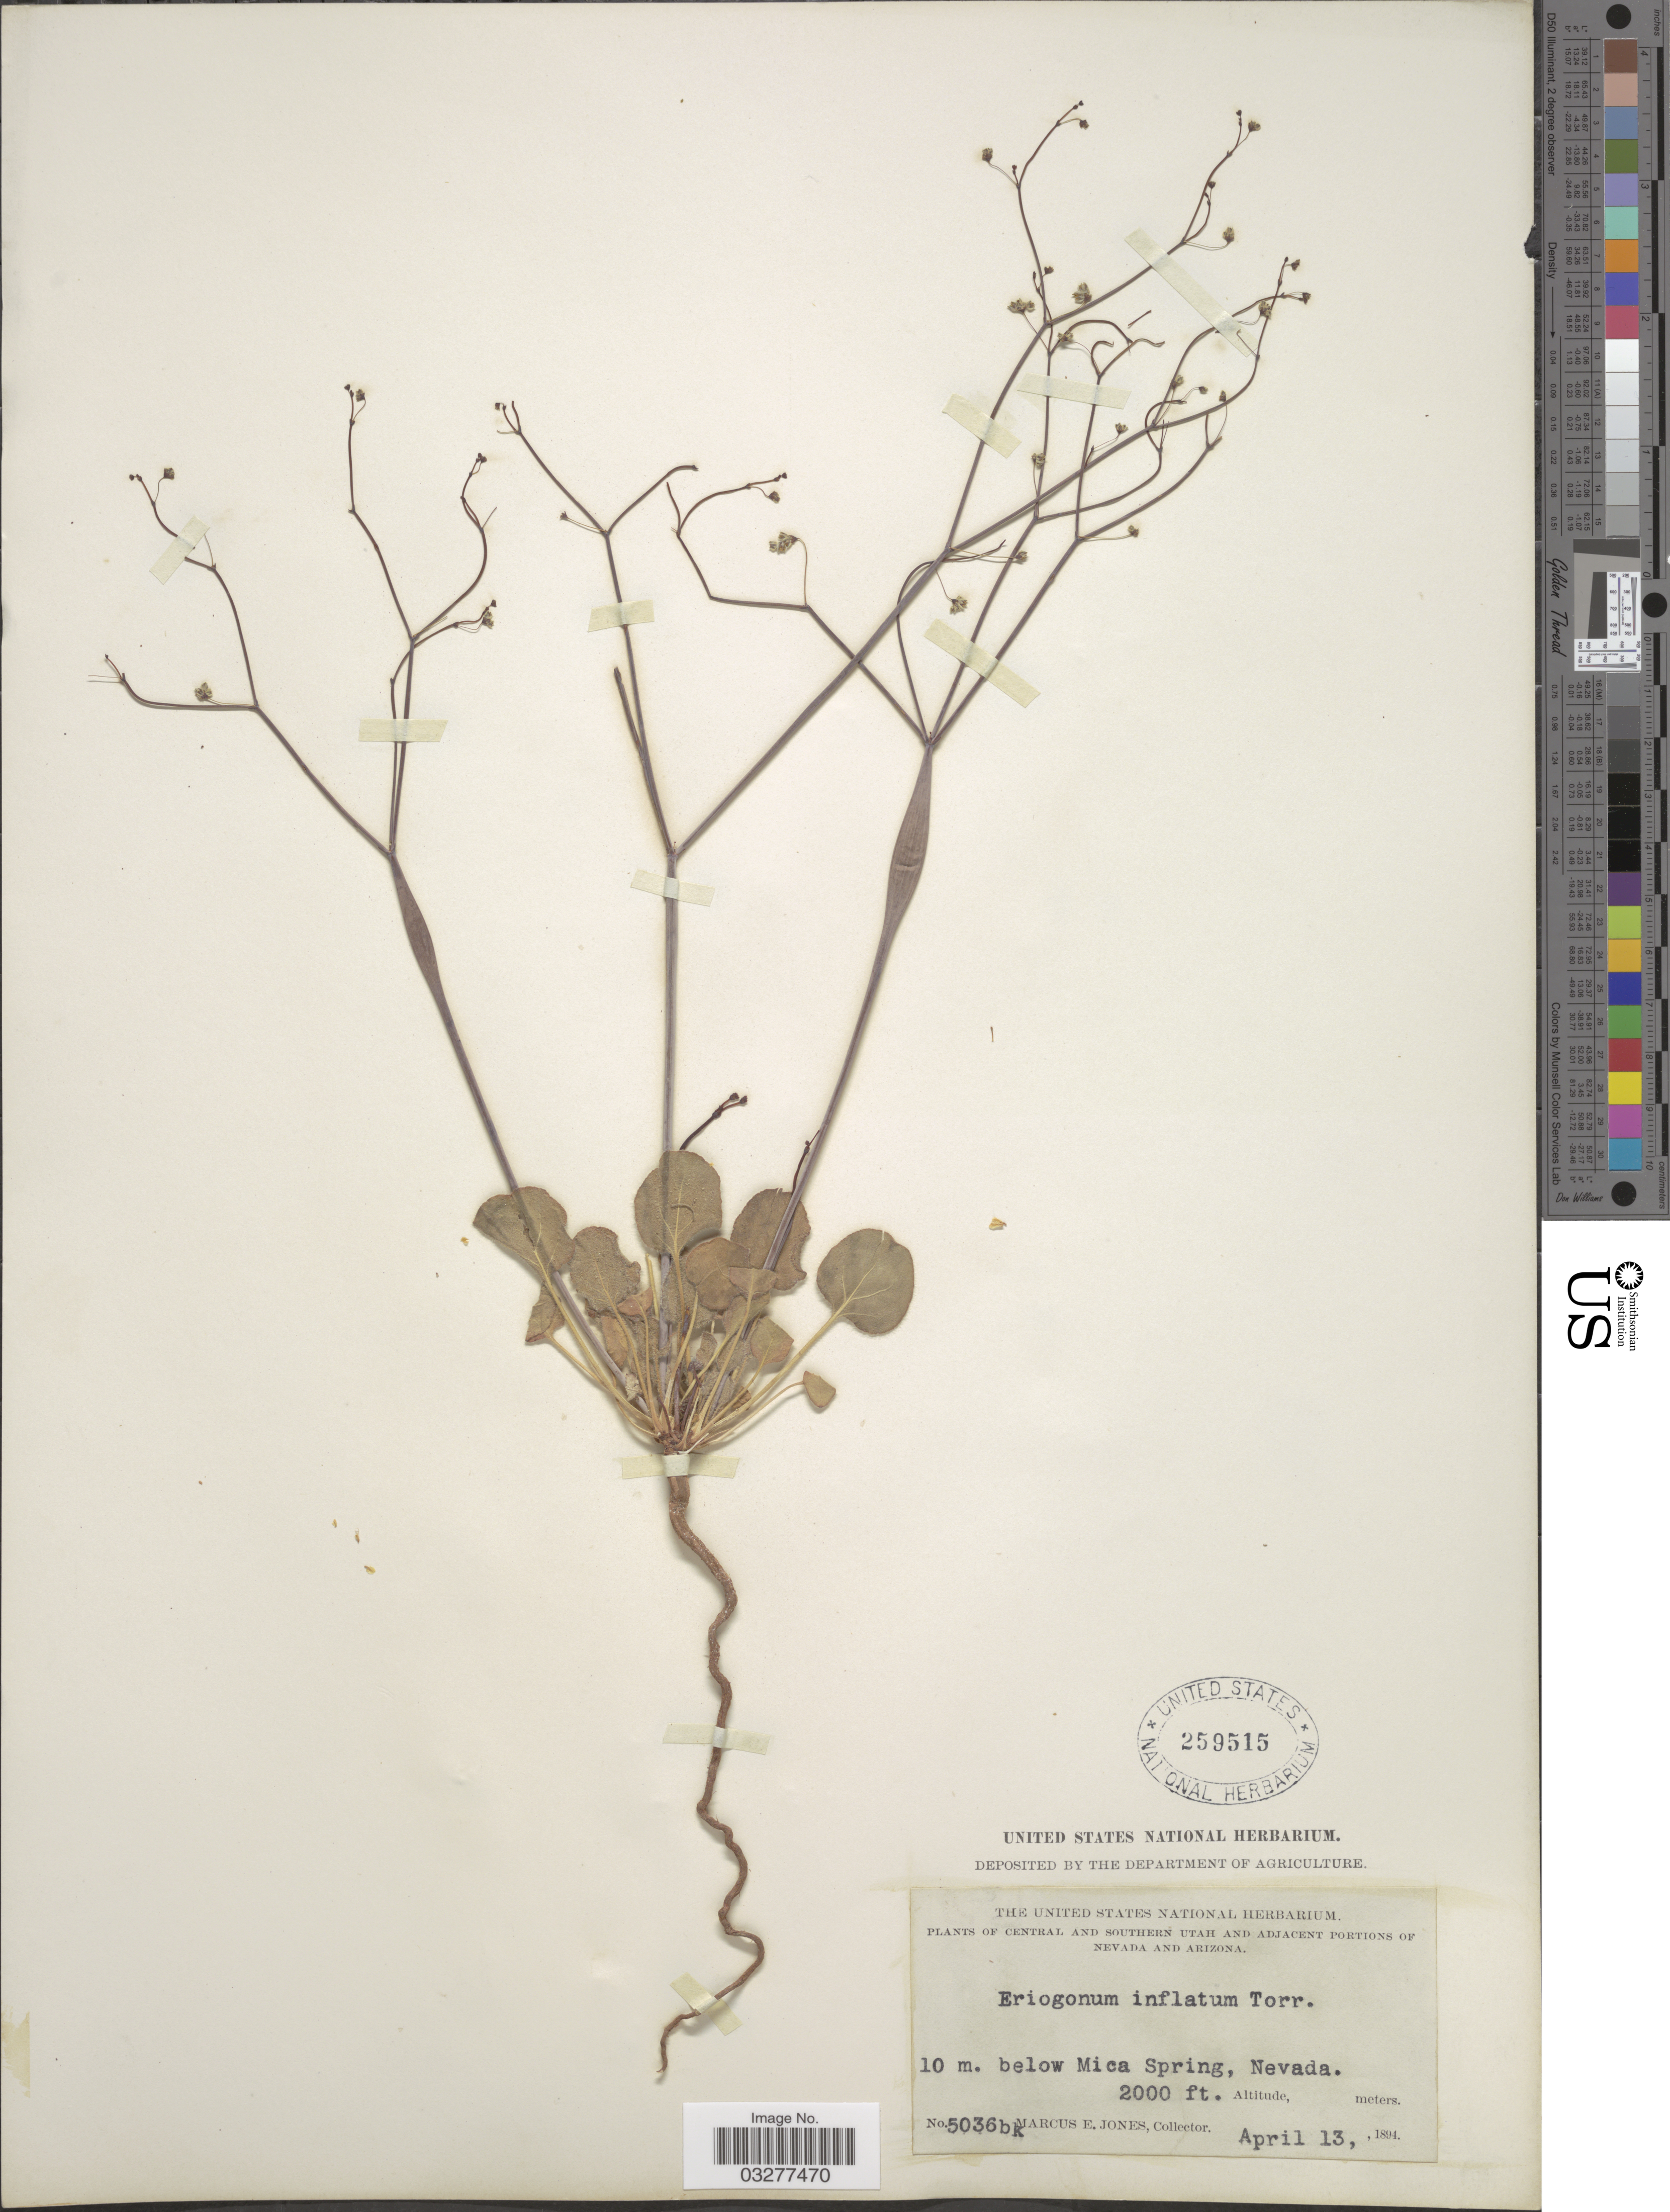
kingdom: Plantae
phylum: Tracheophyta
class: Magnoliopsida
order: Caryophyllales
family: Polygonaceae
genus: Eriogonum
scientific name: Eriogonum inflatum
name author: Torr. & Frém.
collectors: M. E. Jones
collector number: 5036bk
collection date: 1894-04-13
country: United States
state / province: Nevada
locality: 10 m. below Mica Spring.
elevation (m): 610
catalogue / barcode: US 259515